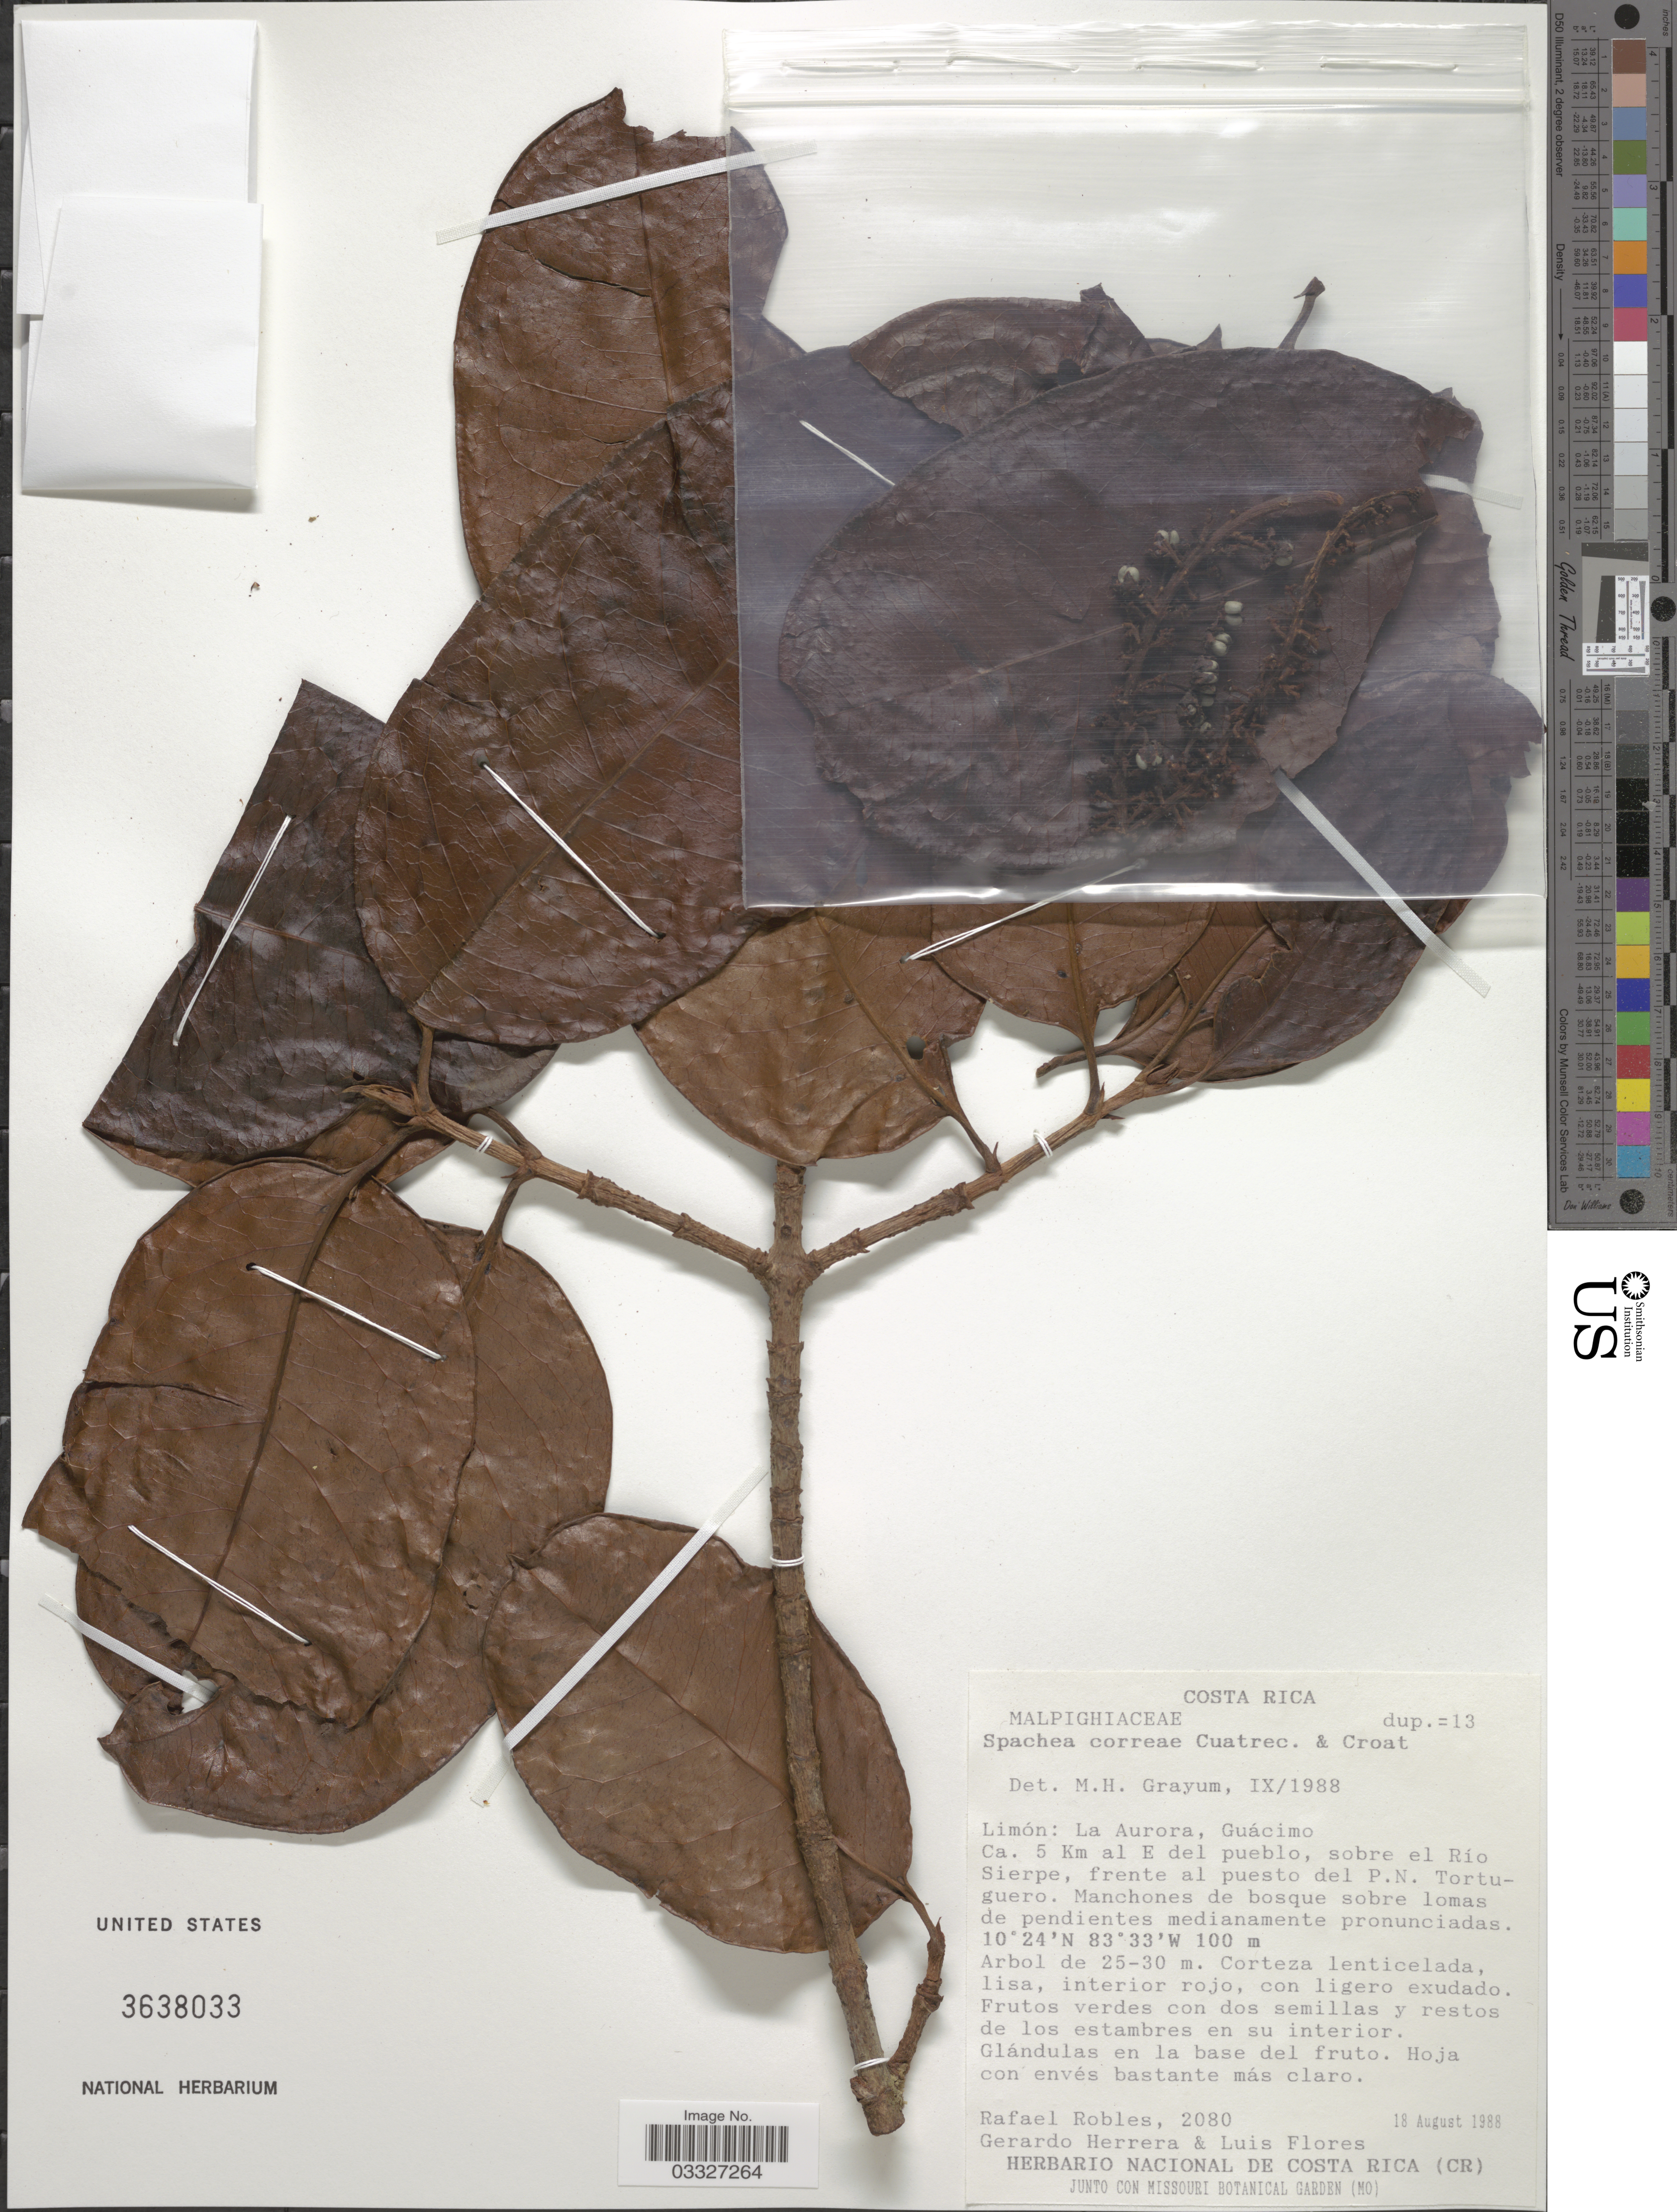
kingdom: Plantae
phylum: Tracheophyta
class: Magnoliopsida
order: Malpighiales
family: Malpighiaceae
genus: Spachea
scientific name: Spachea correae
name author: Cuatrec. & Croat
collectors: R. Robles, G. Herrera & L. Flores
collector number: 2080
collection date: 1988-08-18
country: Costa Rica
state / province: Limón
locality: La Aurora, Guácimo. Ca. 5 Km al E del pueblo, sobre el Río Sierpe, frente al puesto del P.N. Tortuguero.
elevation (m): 100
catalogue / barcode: US 3638033